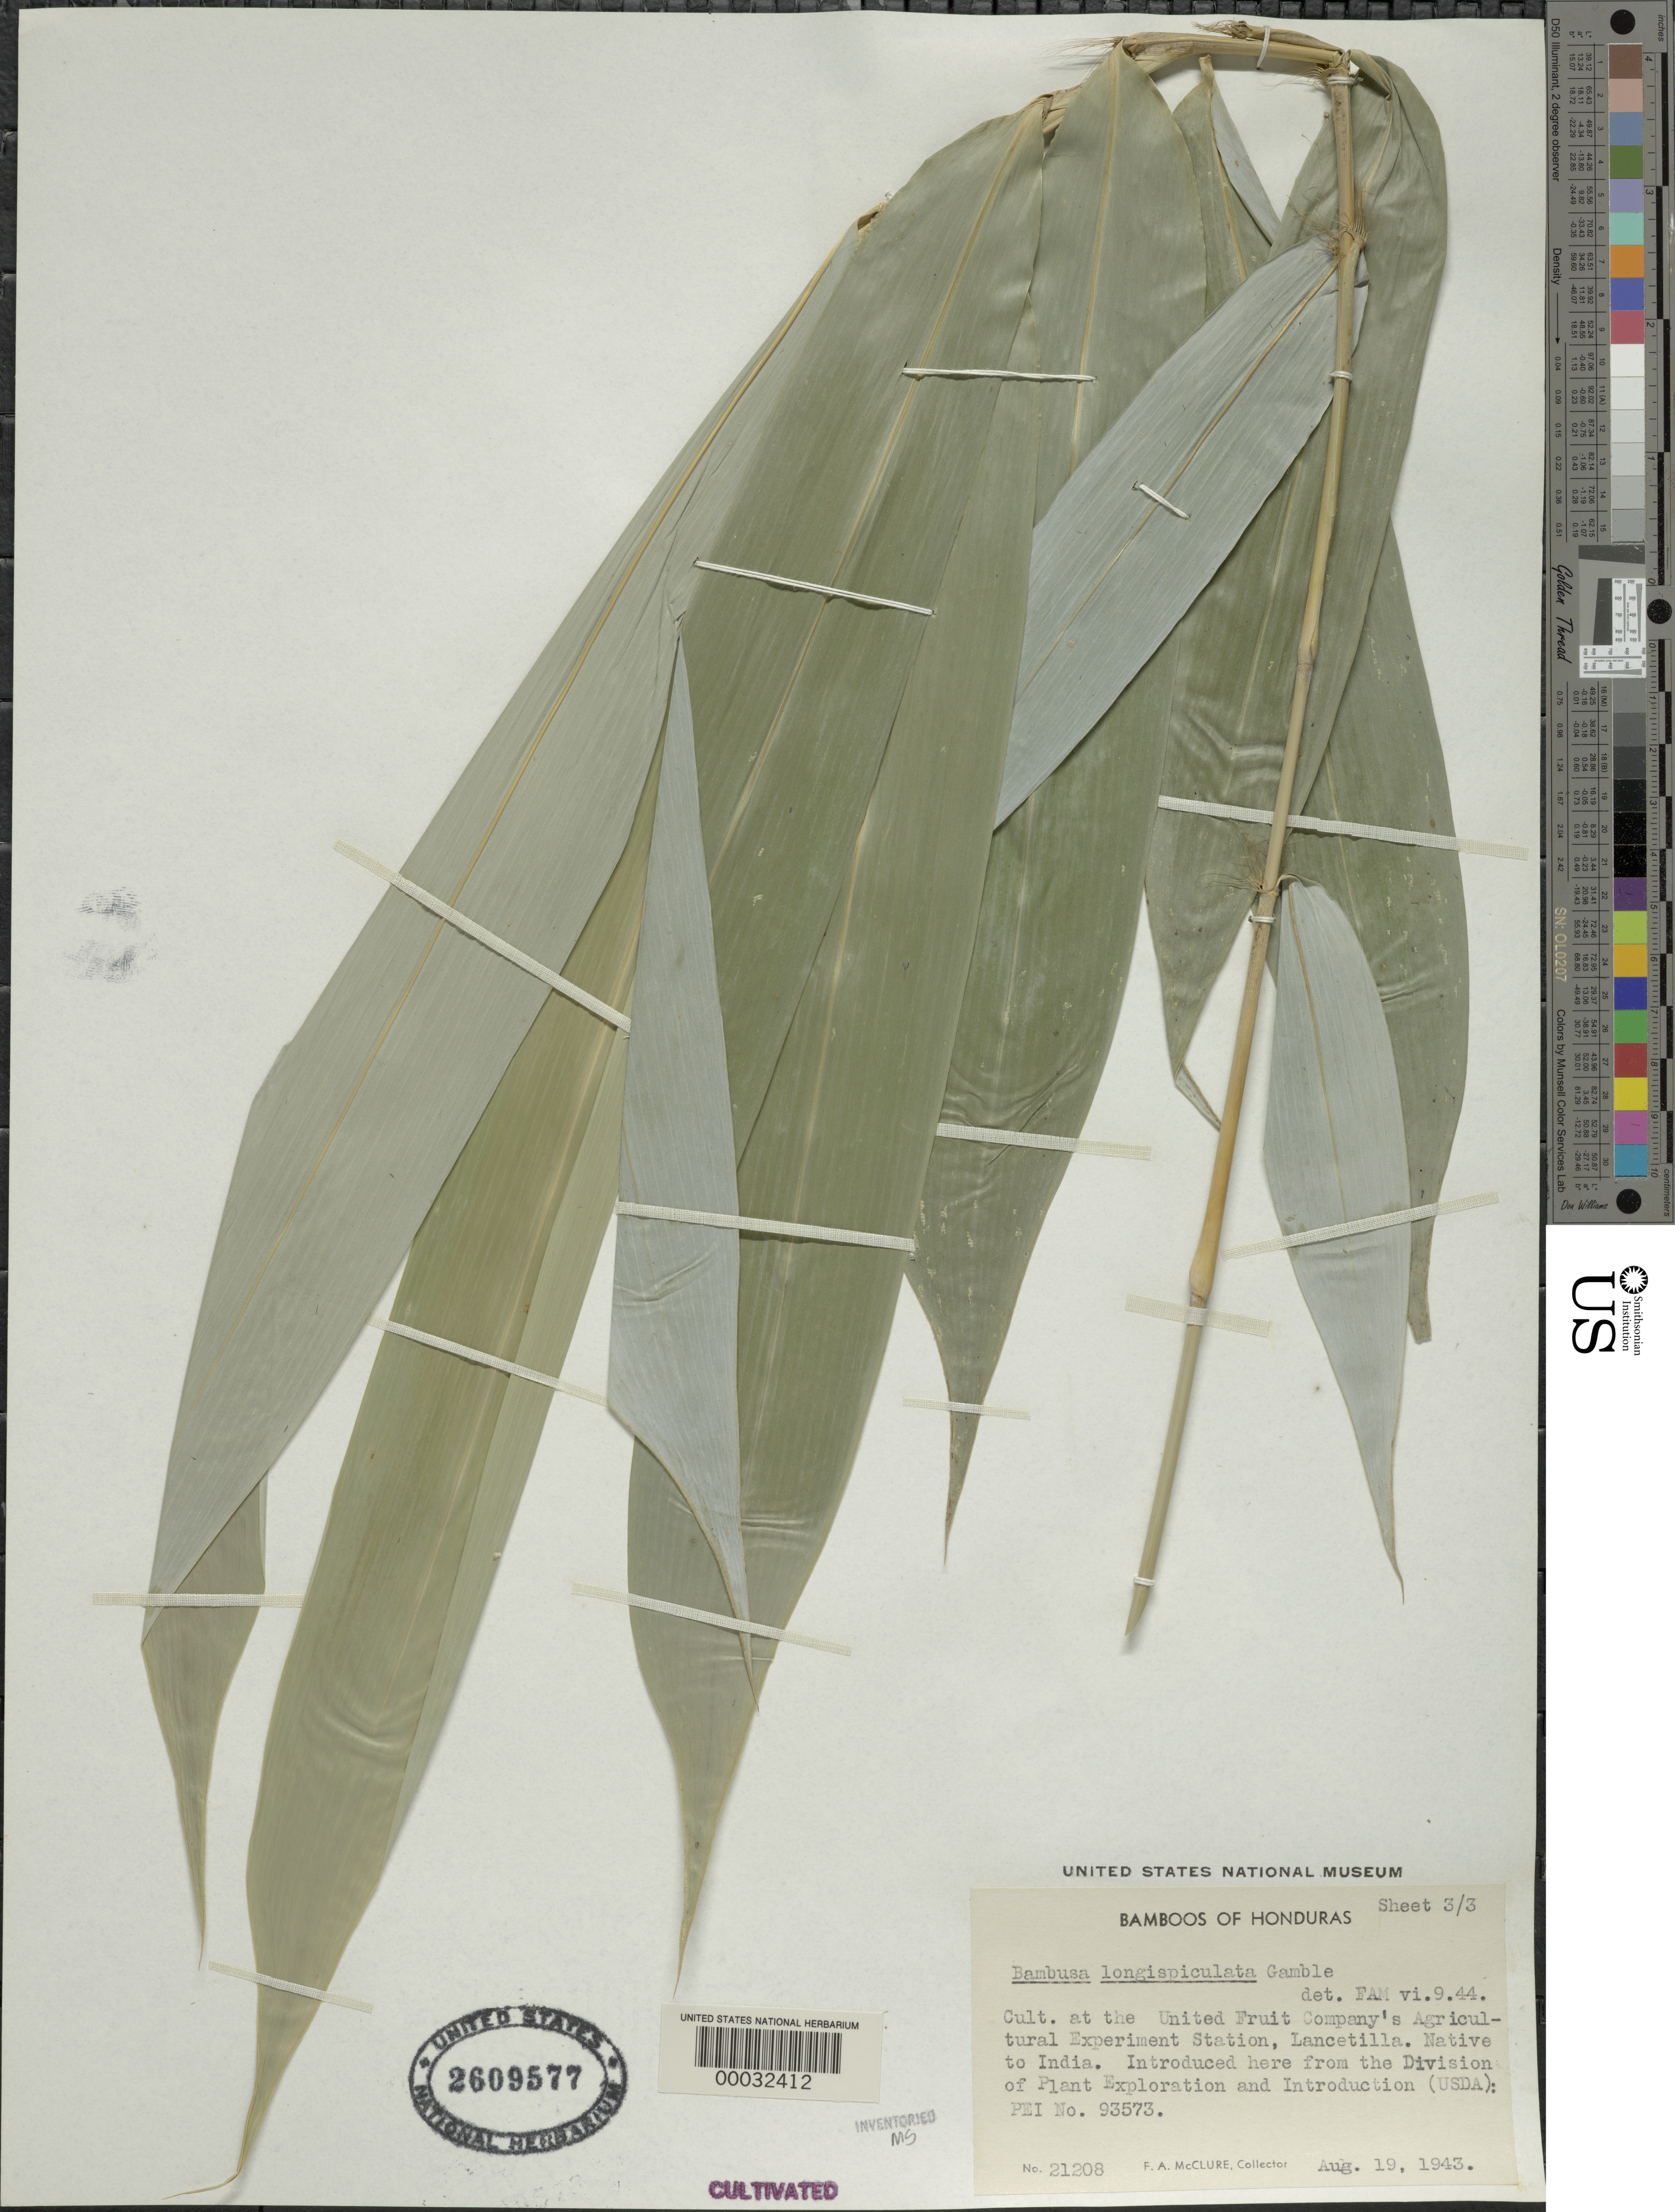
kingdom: Plantae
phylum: Tracheophyta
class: Liliopsida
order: Poales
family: Poaceae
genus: Bambusa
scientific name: Bambusa longispiculata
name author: Gamble ex Brandis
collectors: F. A. McClure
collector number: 21208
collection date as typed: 19 Aug 1943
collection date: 1943-08-19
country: Honduras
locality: United fruit company's agricultural experimental sta.-Lancetilla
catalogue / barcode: US 2609577